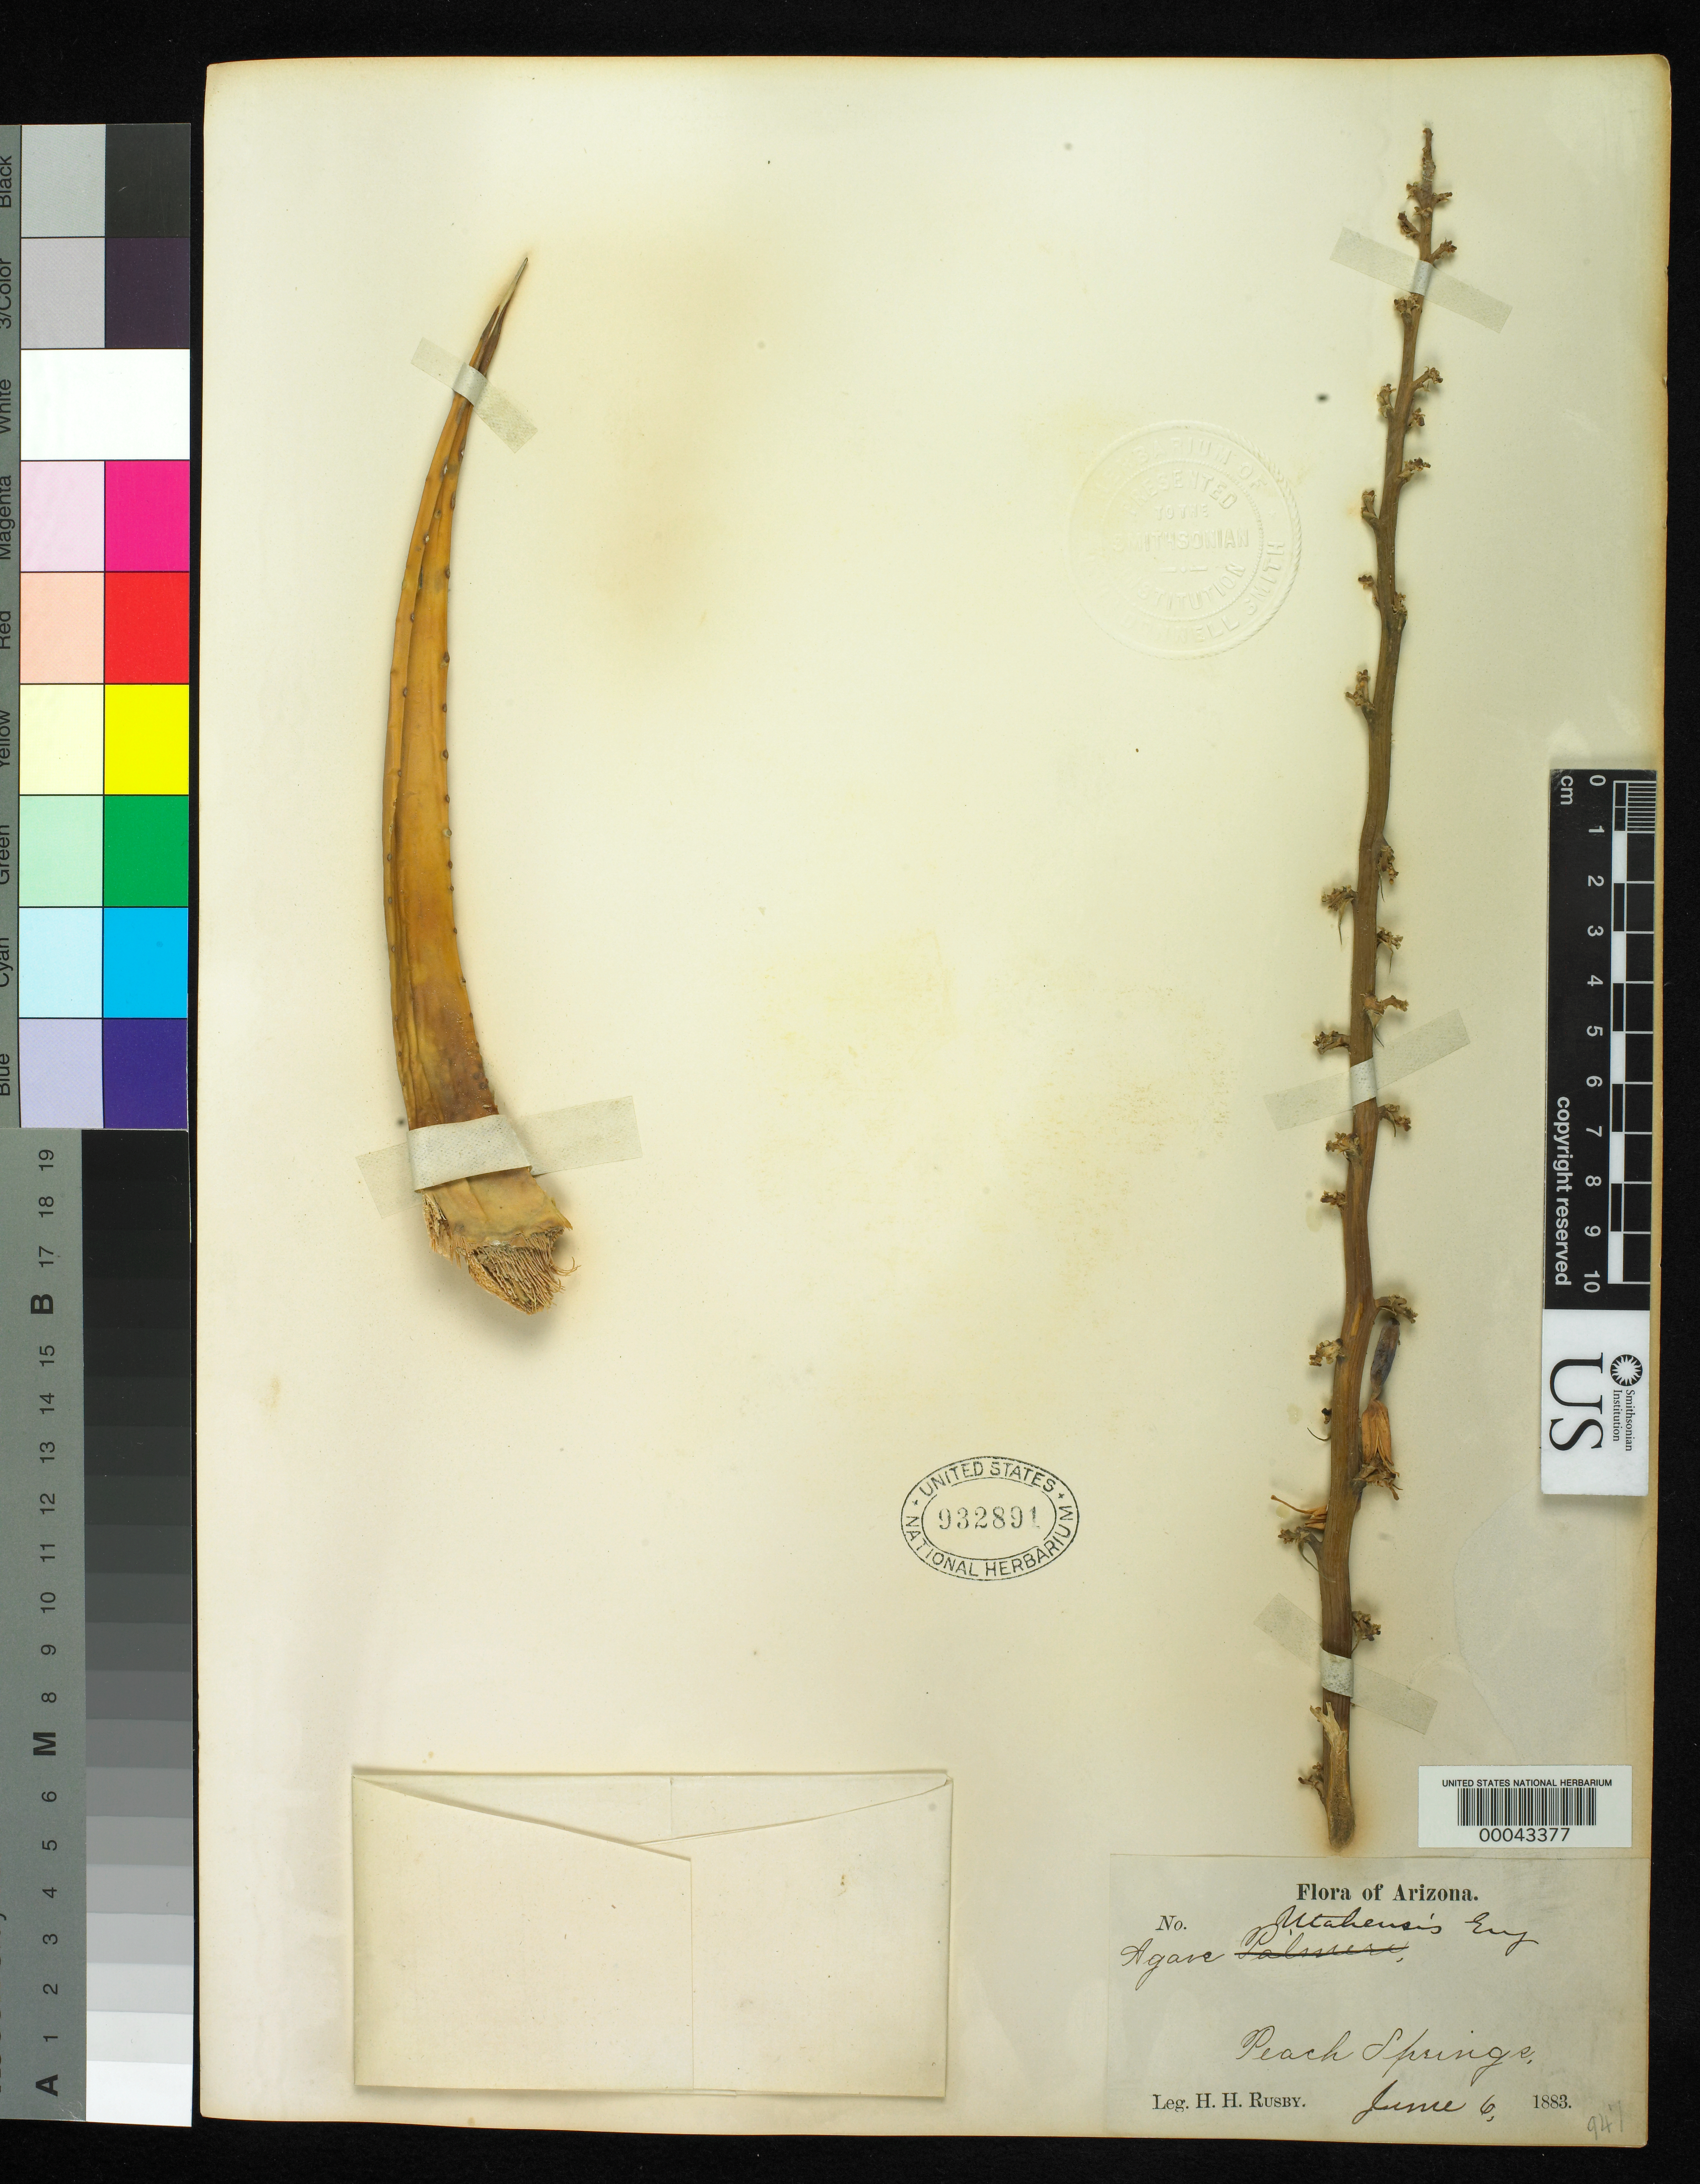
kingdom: Plantae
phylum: Tracheophyta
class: Liliopsida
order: Asparagales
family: Asparagaceae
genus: Agave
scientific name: Agave utahensis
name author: Engelm.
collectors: H. H. Rusby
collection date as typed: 06 Jun 1883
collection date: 1883-06-06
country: United States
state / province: Arizona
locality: Peach springs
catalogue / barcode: US 932891